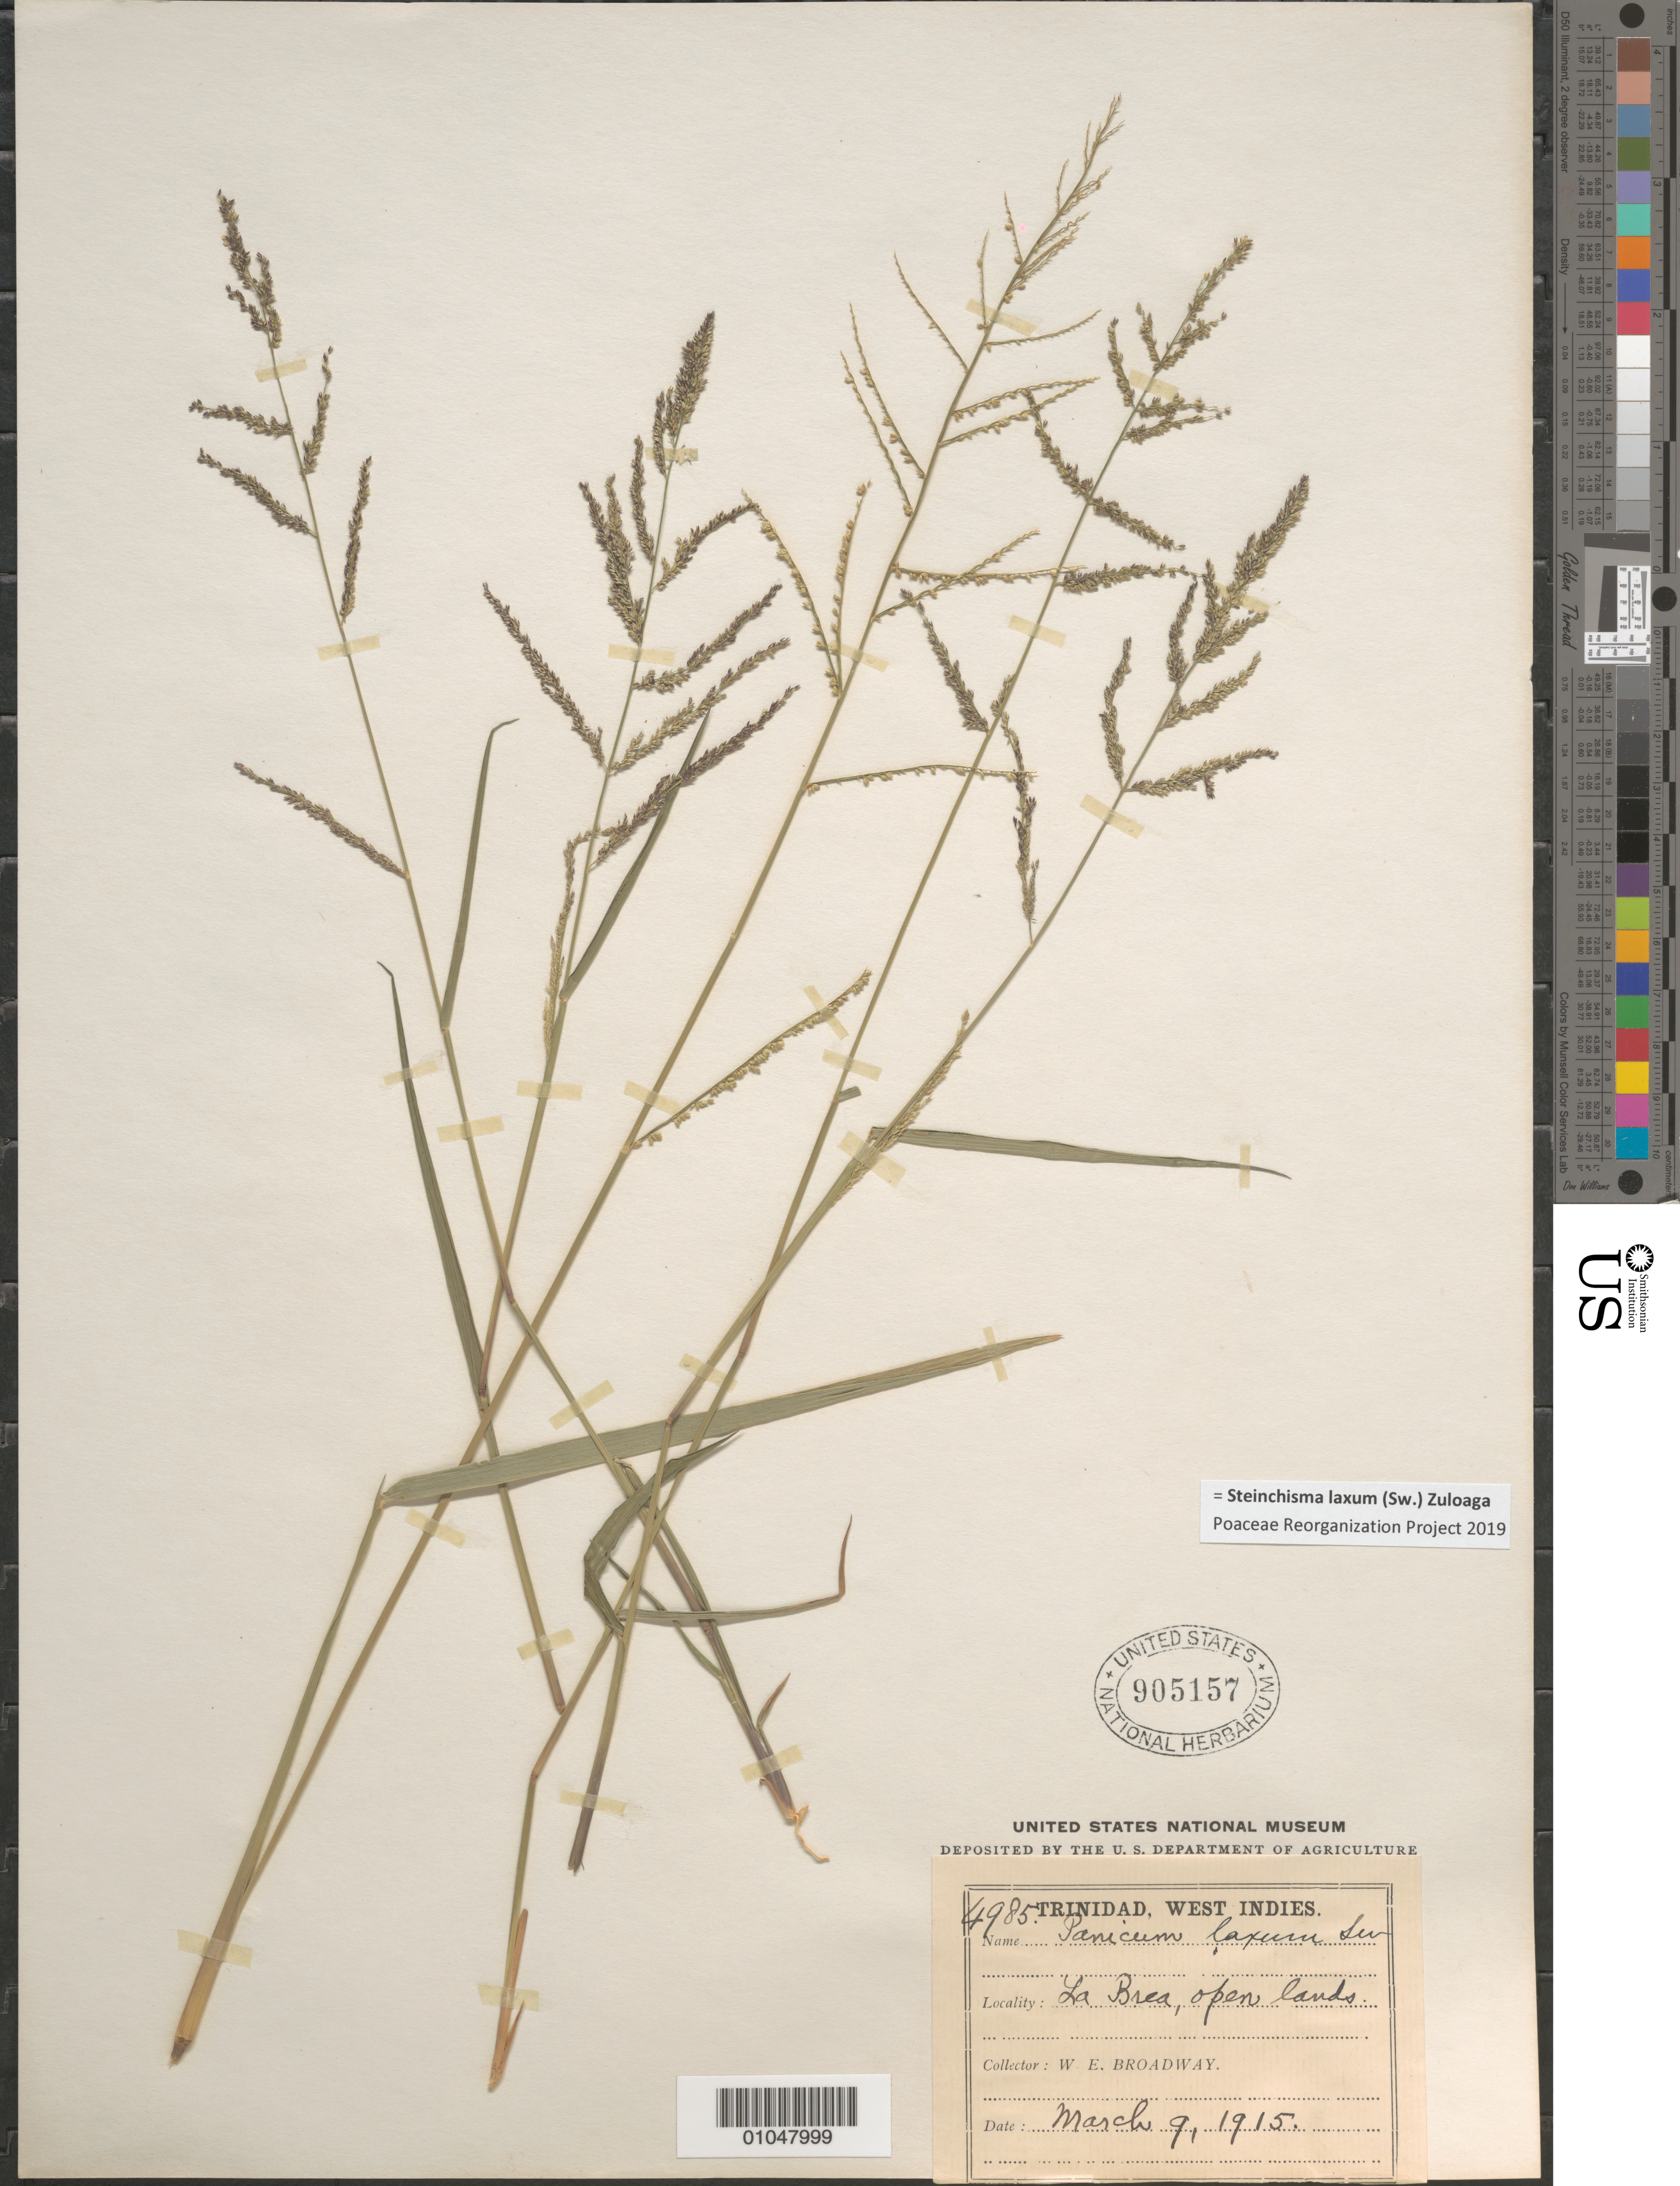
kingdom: Plantae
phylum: Tracheophyta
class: Liliopsida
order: Poales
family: Poaceae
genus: Panicum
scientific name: Panicum laxum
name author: Sw.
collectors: W. E. Broadway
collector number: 4985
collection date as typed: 09 Mar 1915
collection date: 1915-03-09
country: Trinidad and Tobago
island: Trinidad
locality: La Brea, open lands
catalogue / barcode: US 905157